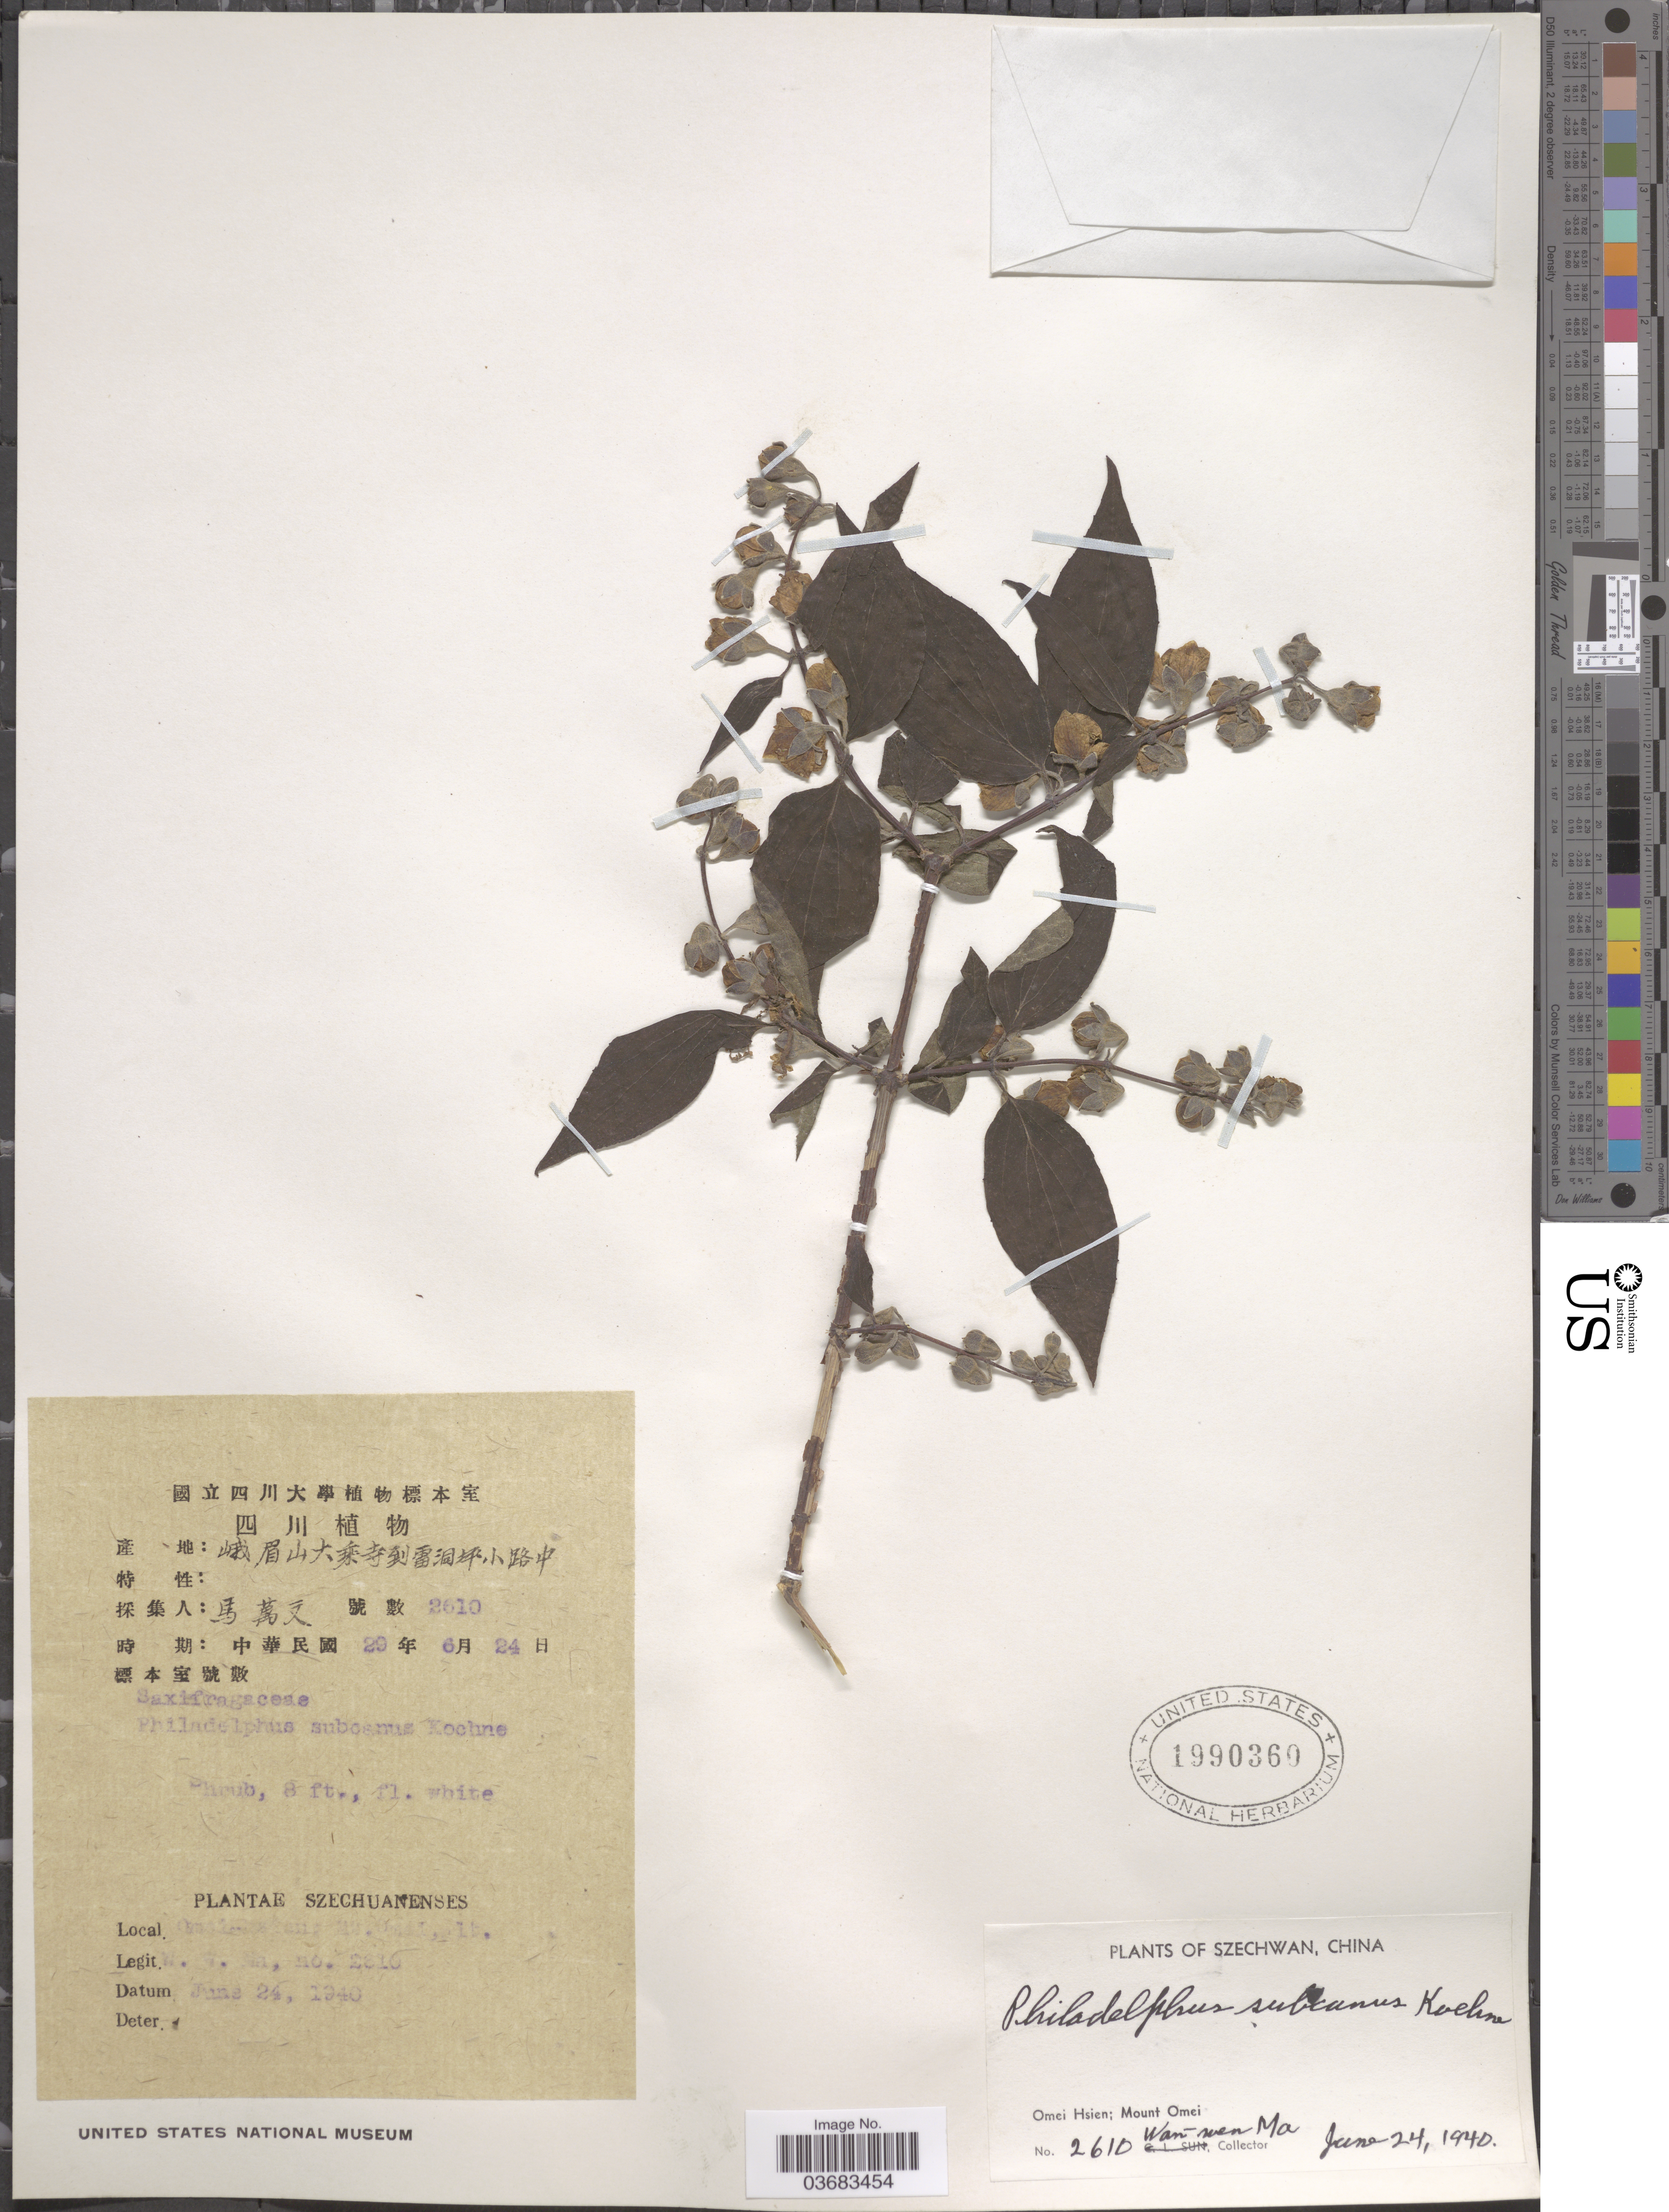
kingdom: Plantae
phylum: Tracheophyta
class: Magnoliopsida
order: Cornales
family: Hydrangeaceae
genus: Philadelphus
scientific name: Philadelphus subcanus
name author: Koehne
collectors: W. Ma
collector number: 2610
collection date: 1940-06-24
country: China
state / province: Sichuan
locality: Szechwan. Omei Hsien; Mount Omei.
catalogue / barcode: US 1990360